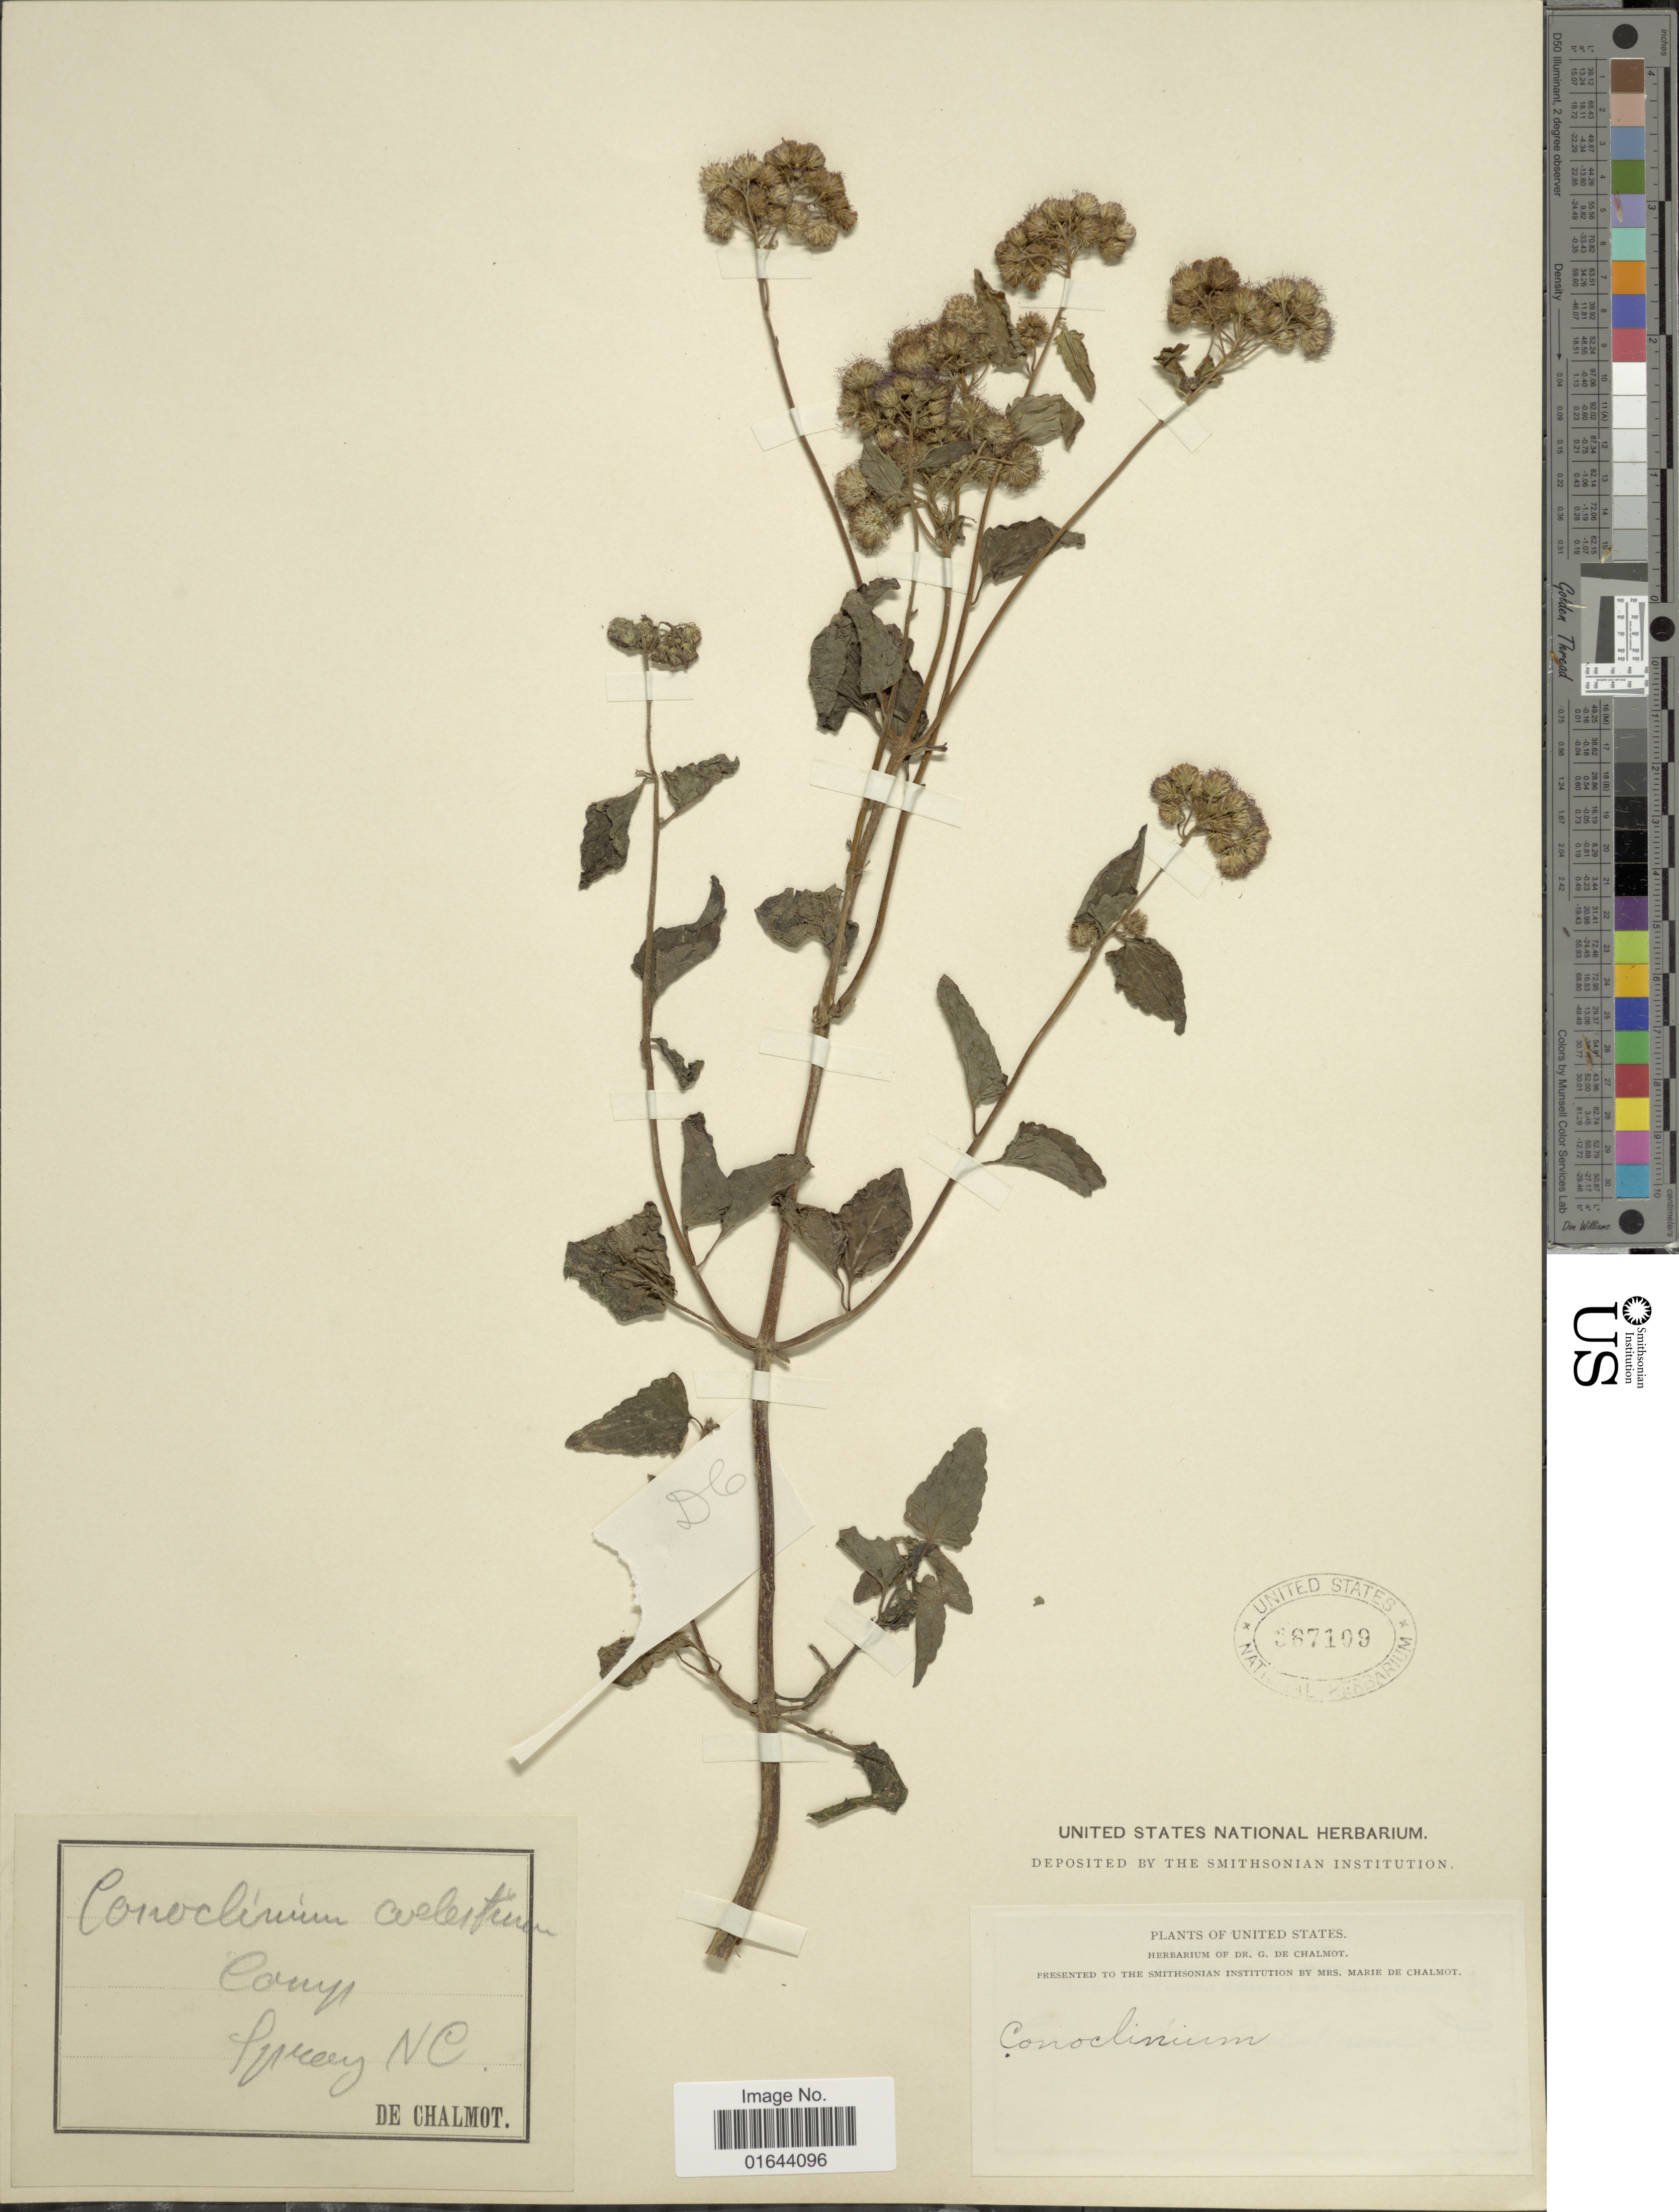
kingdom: Plantae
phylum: Tracheophyta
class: Magnoliopsida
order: Asterales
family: Asteraceae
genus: Conoclinium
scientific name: Conoclinium coelestinum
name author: (L.) DC.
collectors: G. de Chalmot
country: United States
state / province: North Carolina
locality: Spray.